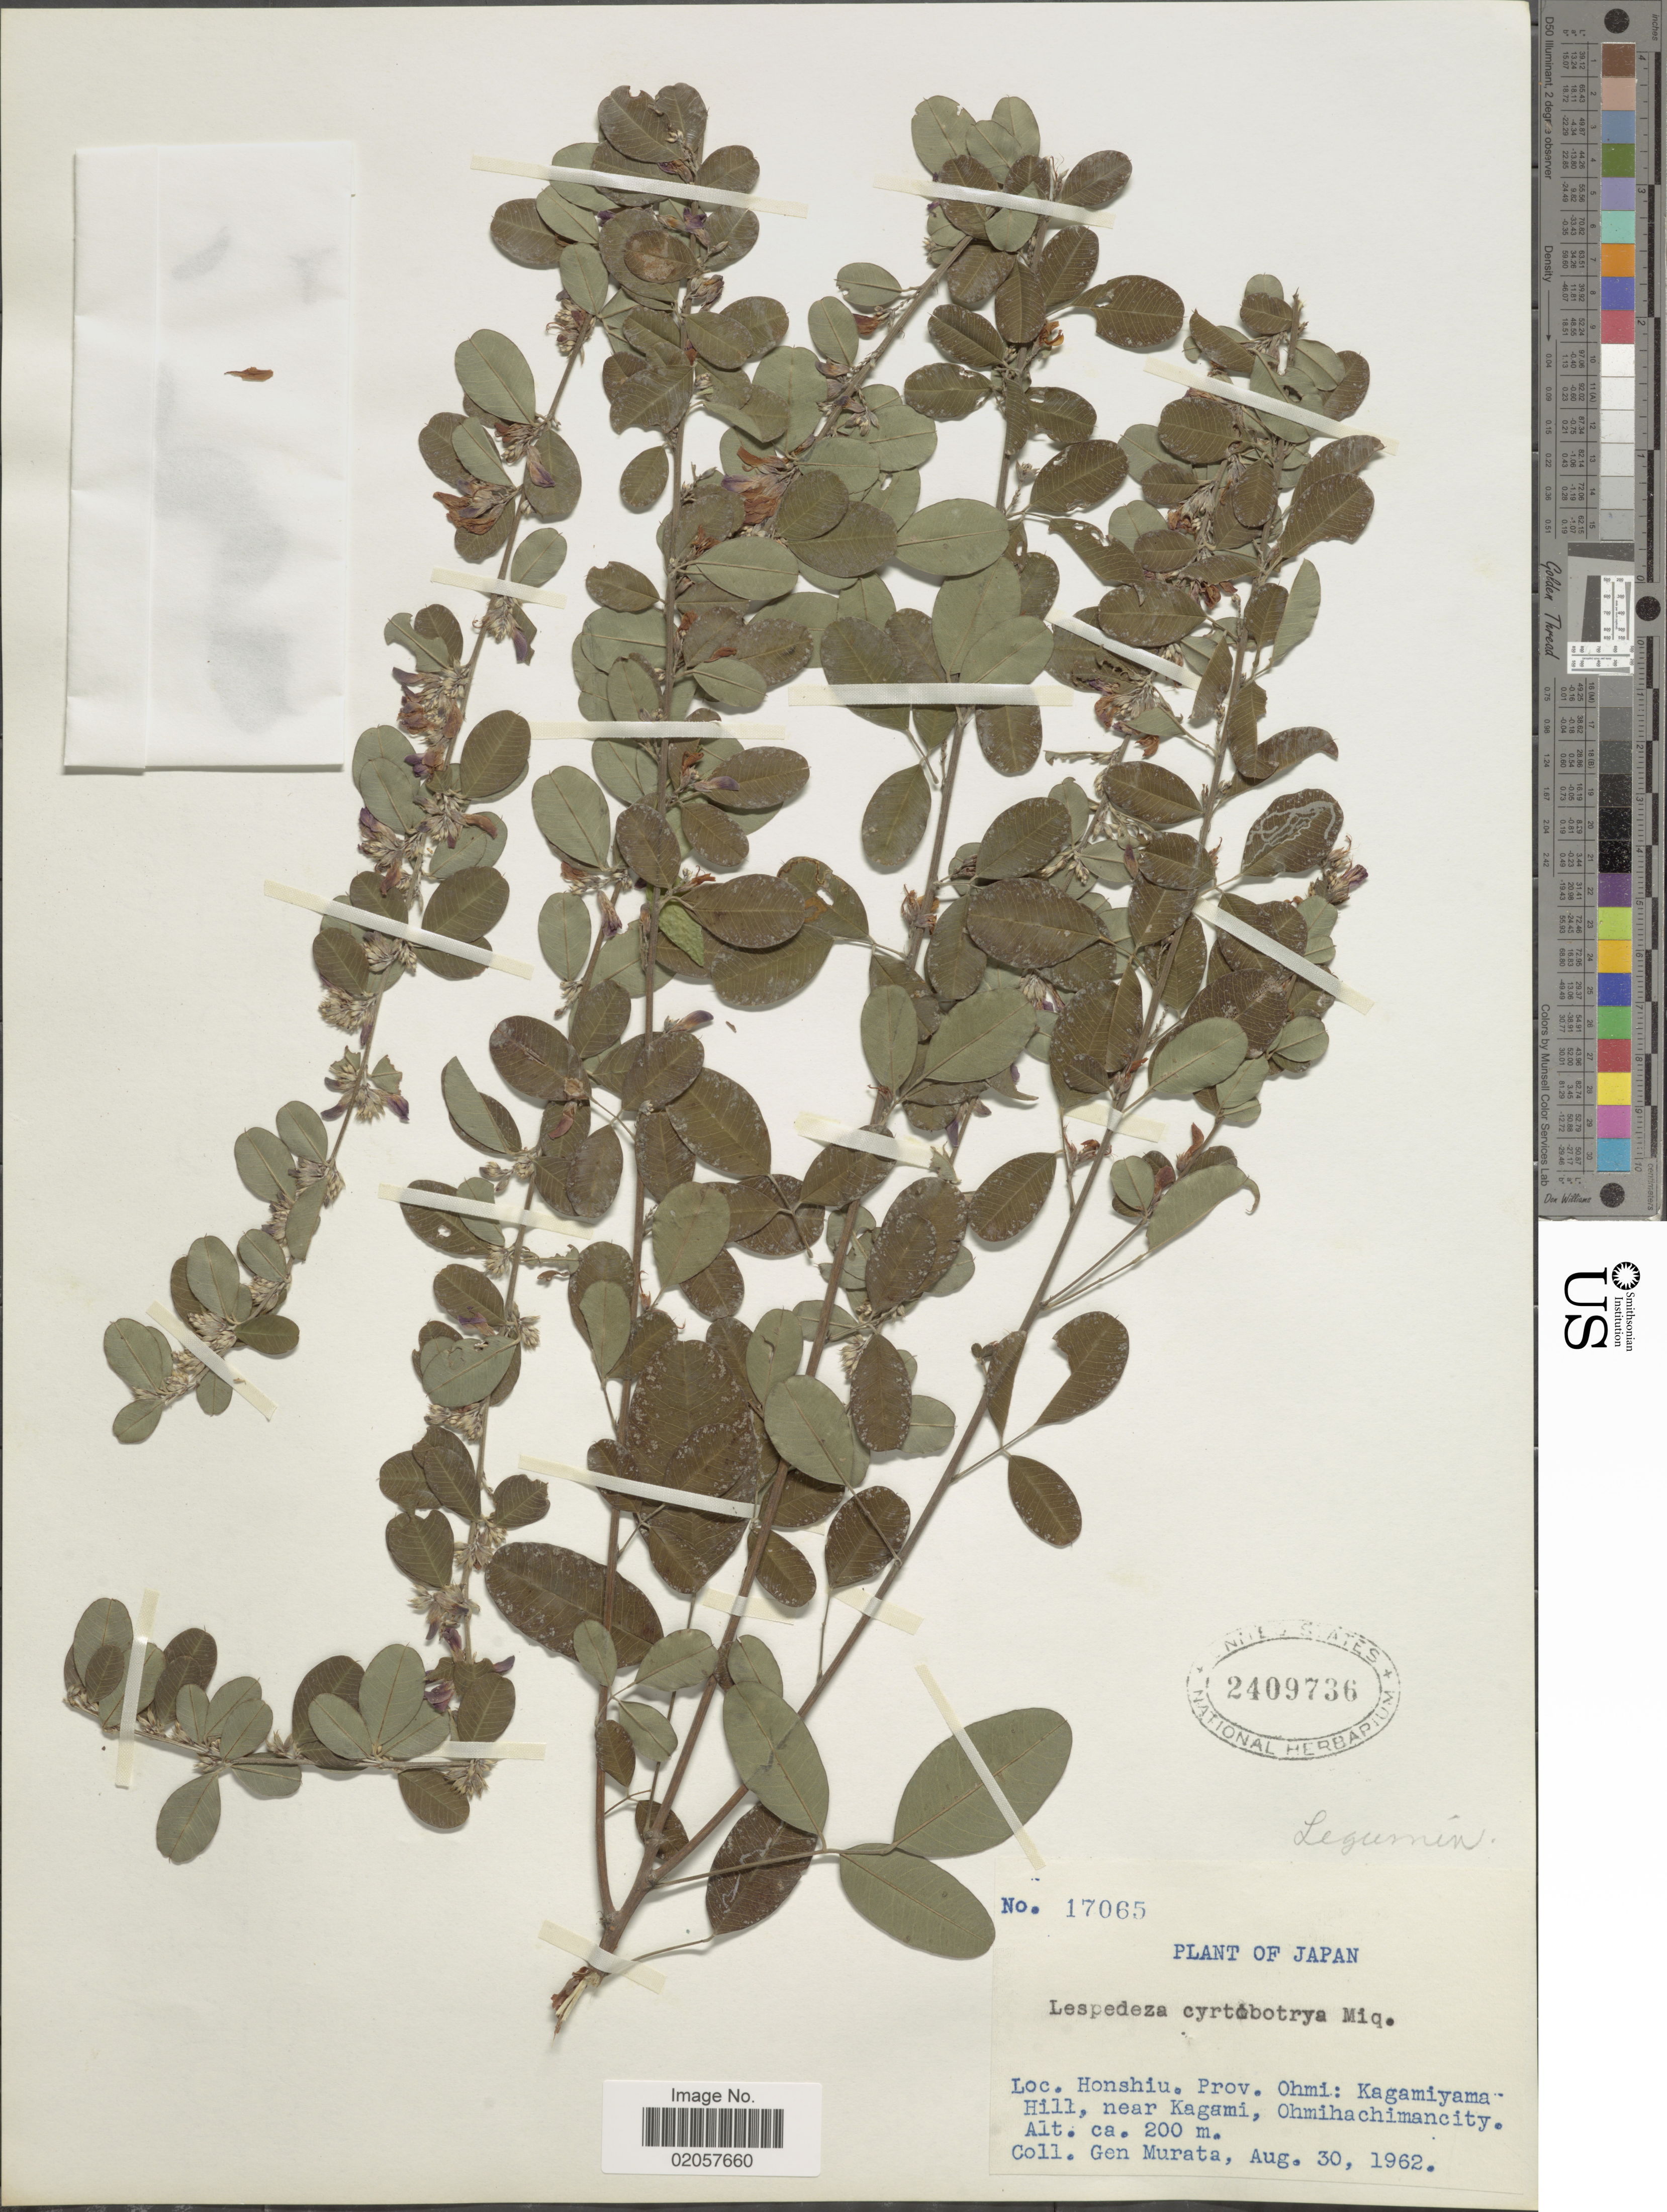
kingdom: Plantae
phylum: Tracheophyta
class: Magnoliopsida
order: Fabales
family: Fabaceae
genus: Lespedeza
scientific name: Lespedeza cyrtobotrya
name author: Miq.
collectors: G. Murata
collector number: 17065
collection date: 1962-08-30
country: Japan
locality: Honshiu, Prov. Ohmi: Kagamiyama Hill, near Kagami, Ohmihachimancity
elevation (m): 200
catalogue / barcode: US 2409736